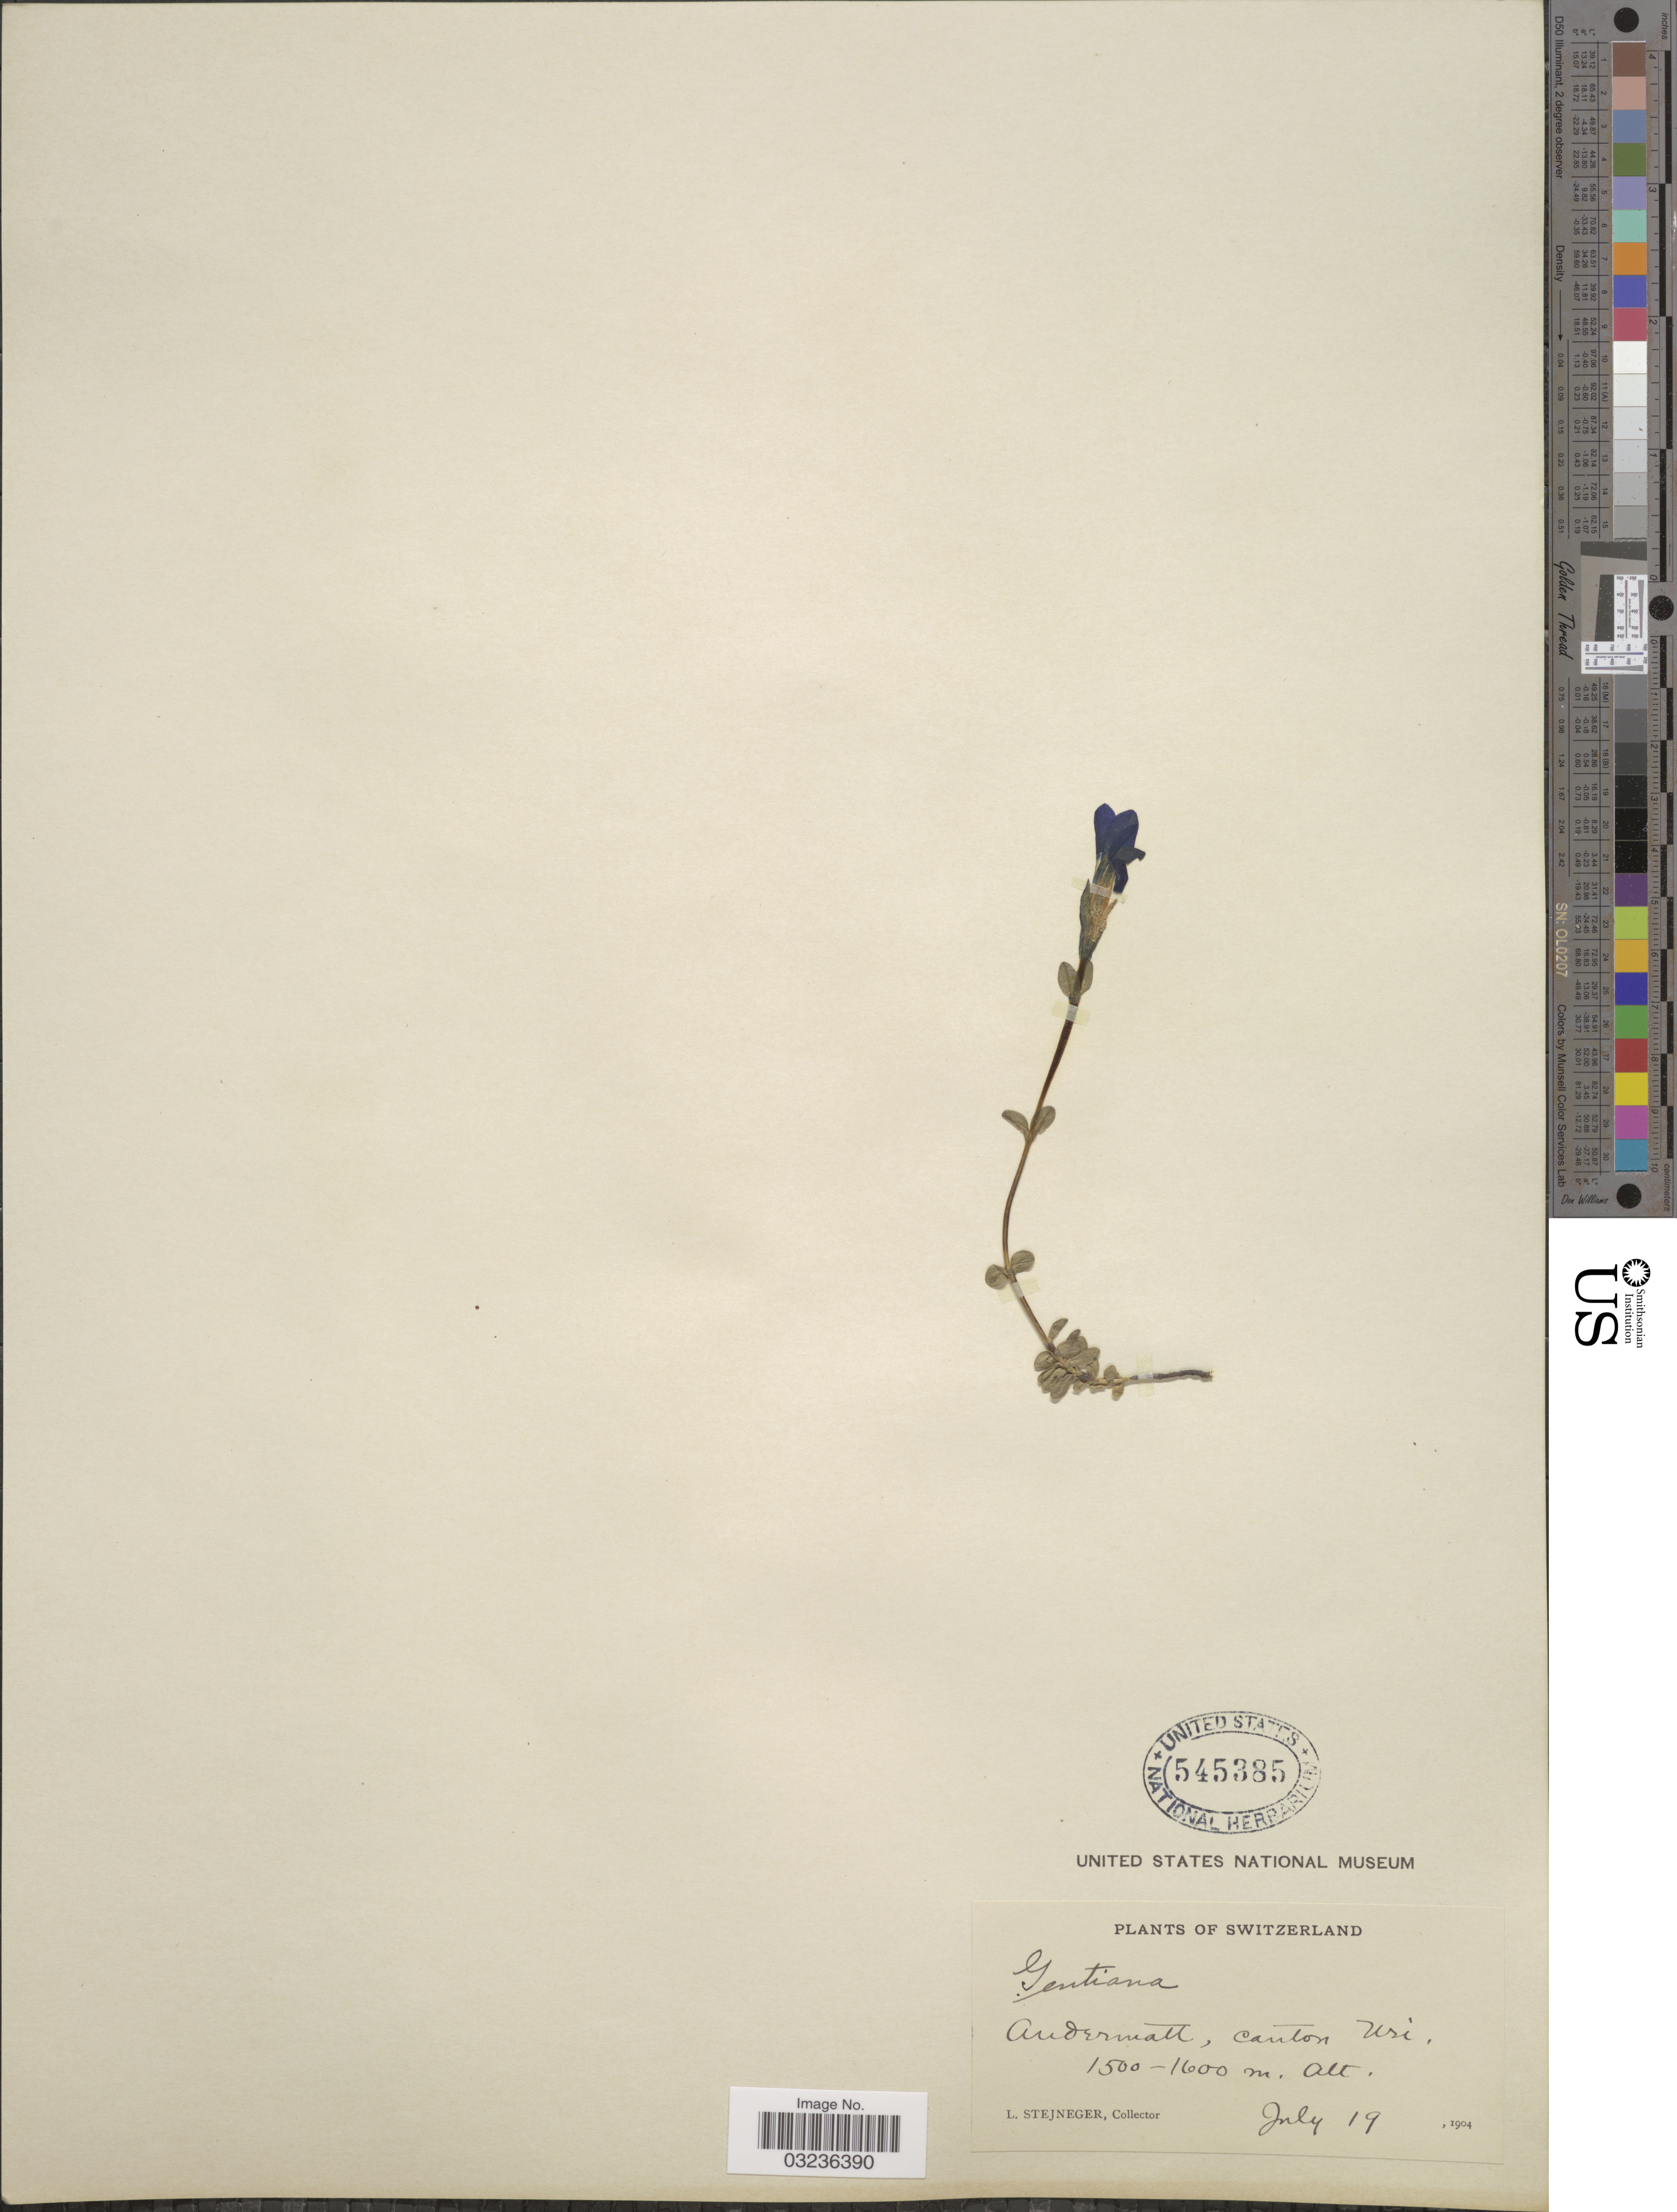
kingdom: Plantae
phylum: Tracheophyta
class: Magnoliopsida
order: Gentianales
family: Gentianaceae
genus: Gentiana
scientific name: Gentiana sp.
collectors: L. Stejneger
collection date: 1904-07-19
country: Switzerland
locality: Andermatt, canton Uri.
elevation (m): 1500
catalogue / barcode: US 545385